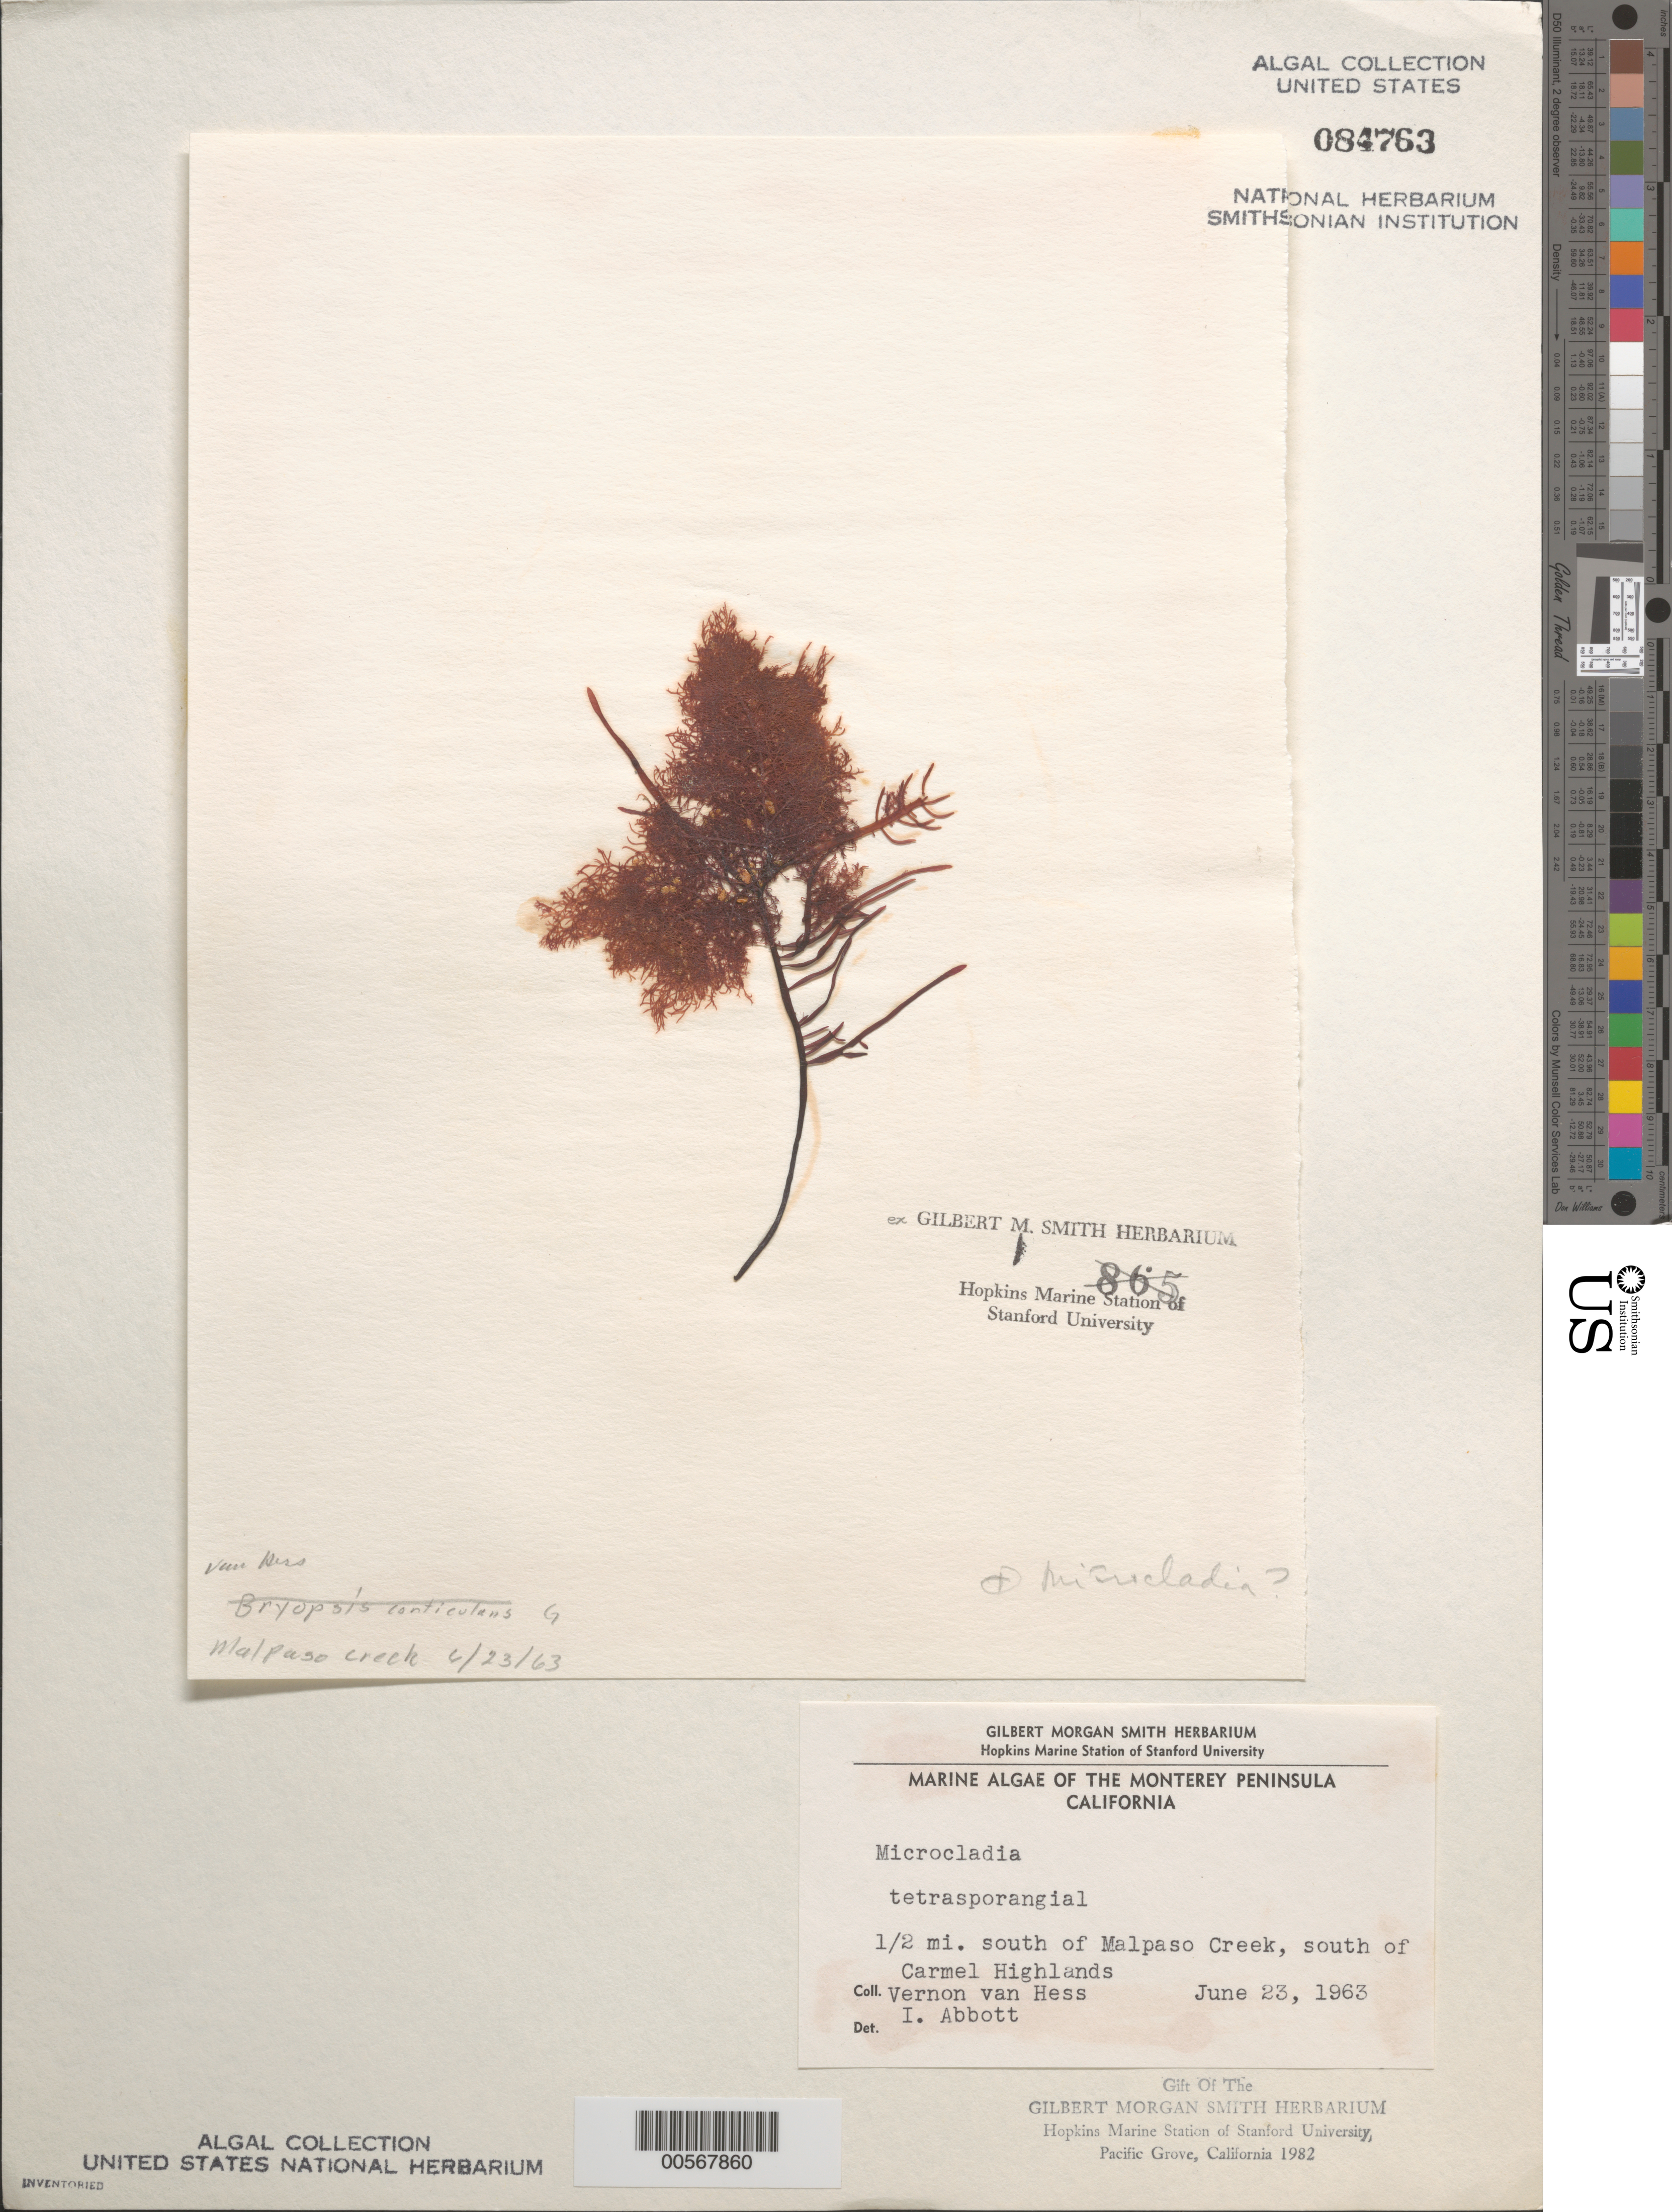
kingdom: Plantae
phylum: Rhodophyta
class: Florideophyceae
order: Ceramiales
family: Ceramiaceae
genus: Microcladia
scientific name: Microcladia sp.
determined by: Abbott, Isabella A.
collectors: V. Van Hess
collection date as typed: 23 Jun 1963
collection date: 1963-06-23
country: United States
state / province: California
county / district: Monterey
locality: South of Carmel Highlands, 0.5 mile south of Malpaso Creek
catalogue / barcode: US 84763